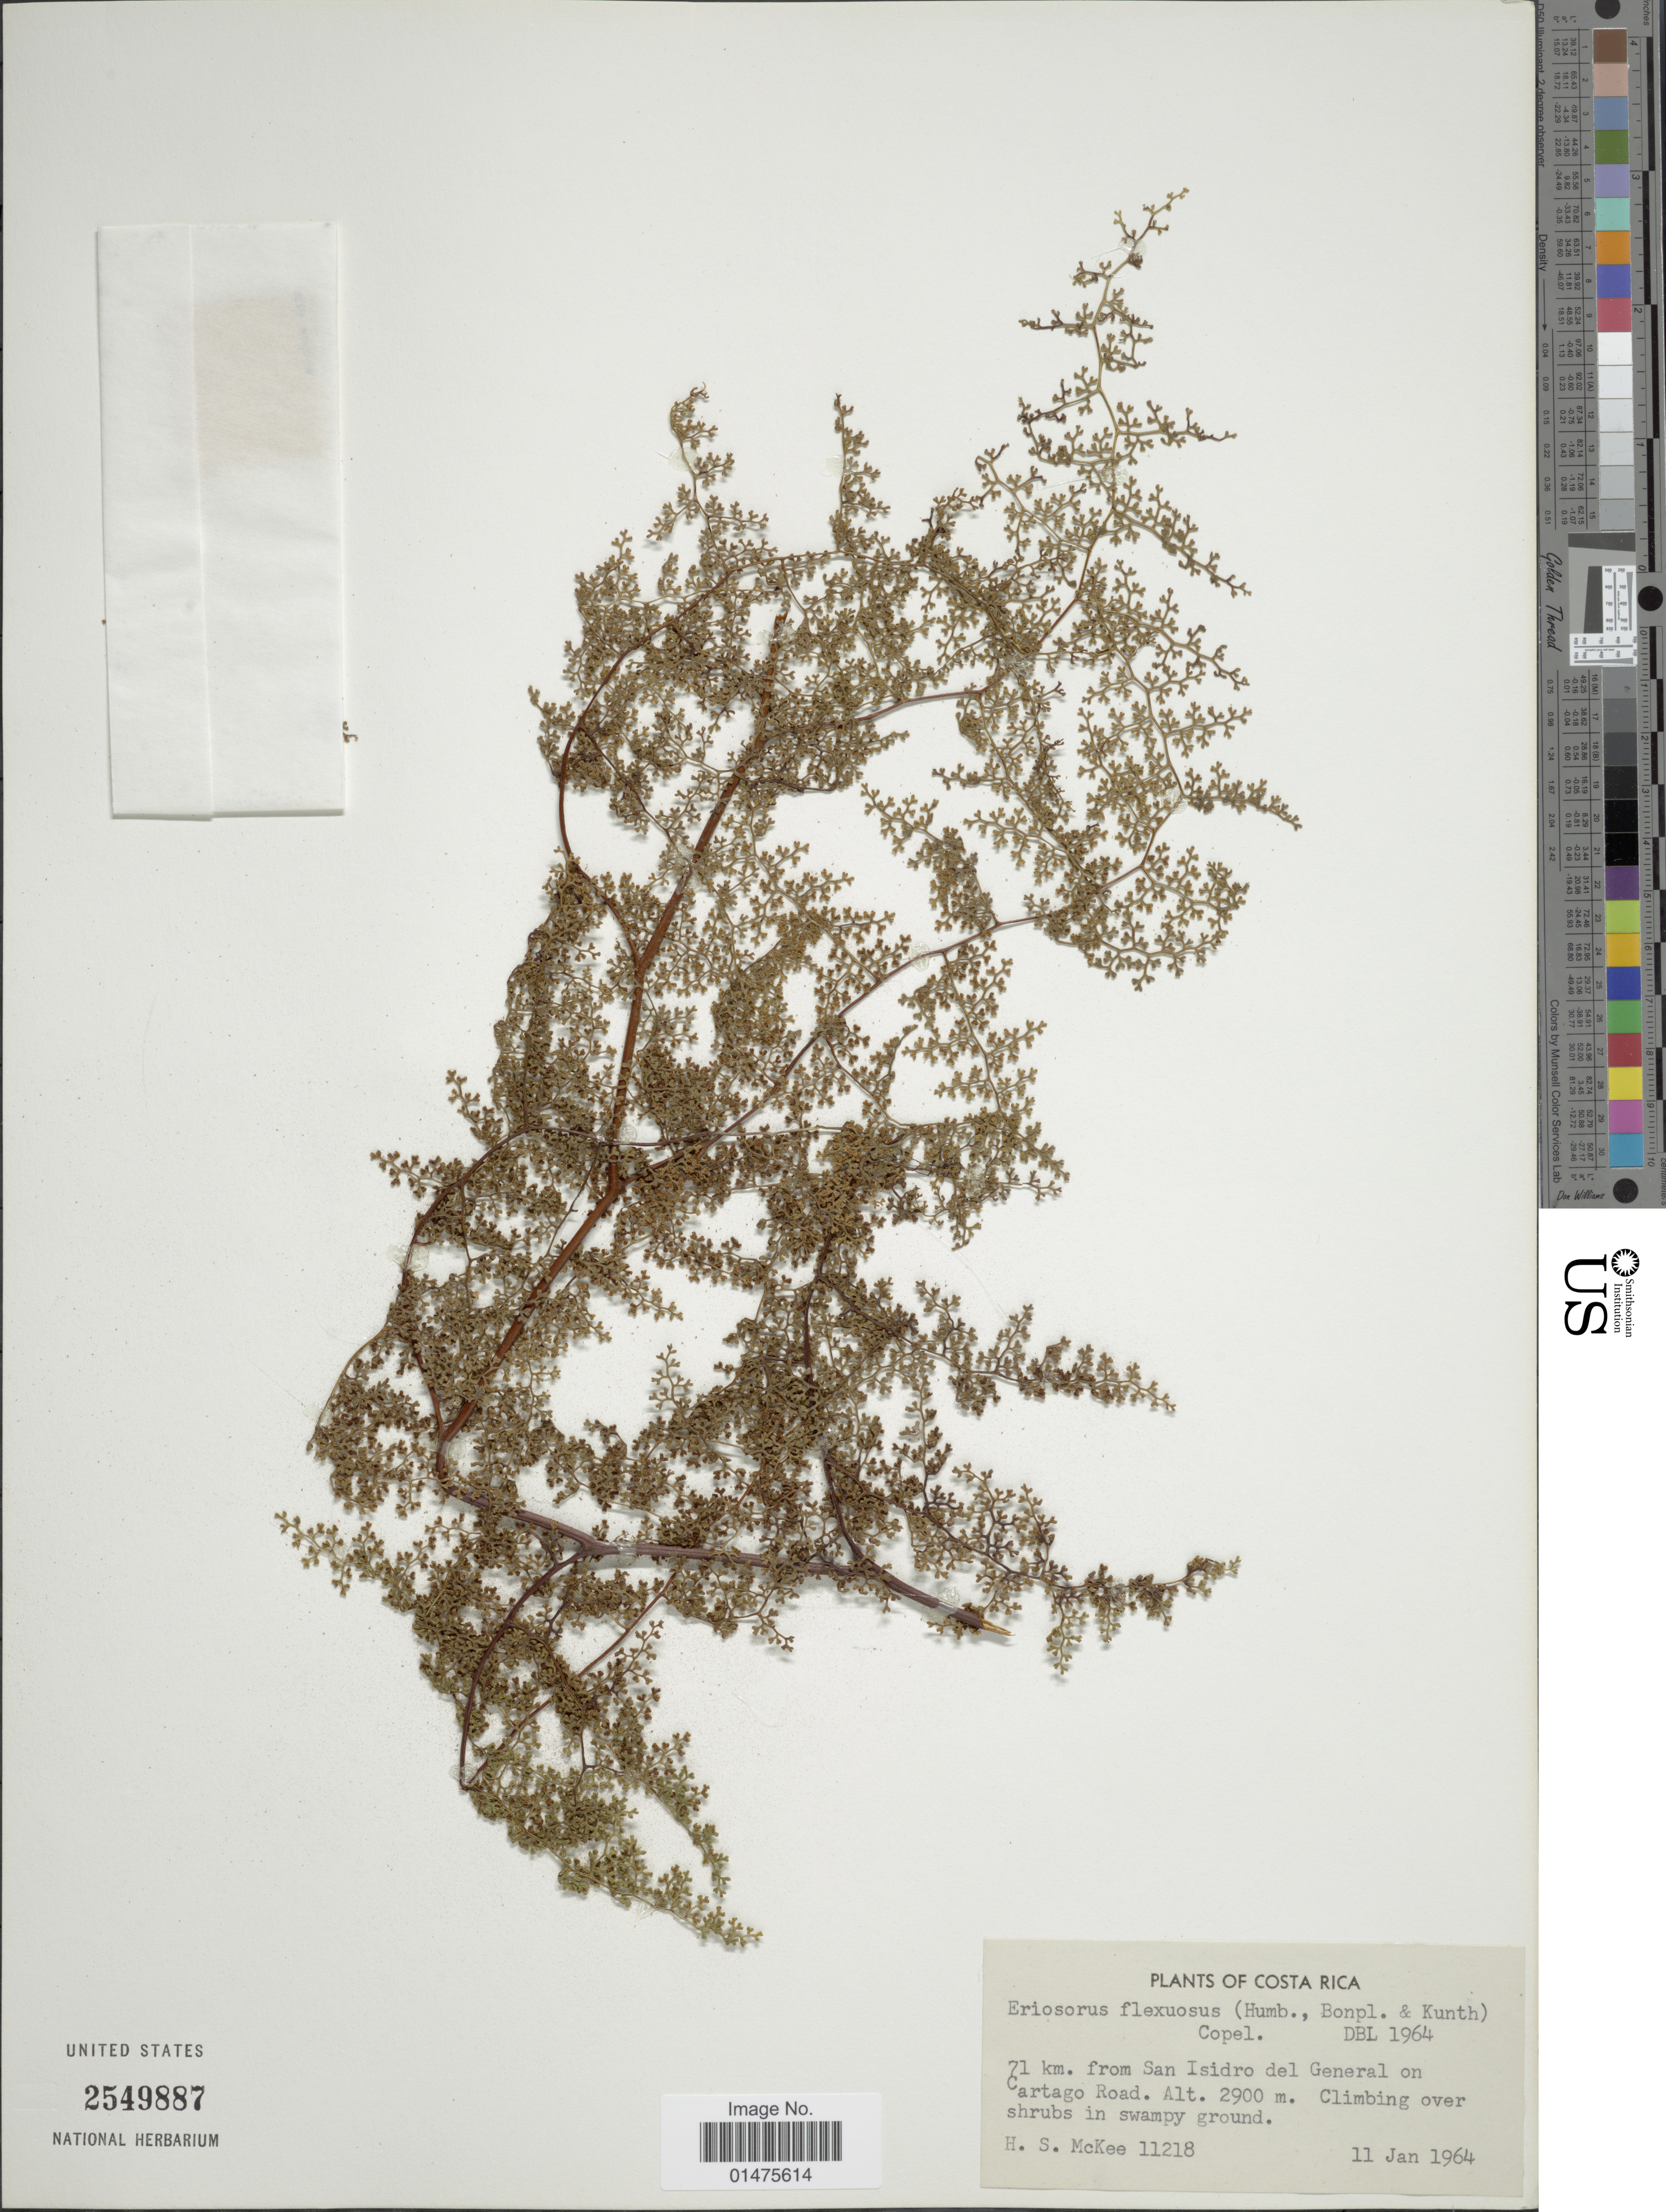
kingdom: Plantae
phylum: Tracheophyta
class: Polypodiopsida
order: Polypodiales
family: Pteridaceae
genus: Jamesonia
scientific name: Jamesonia flexuosa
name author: (Humb. & Bonpl.) Christenh.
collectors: H. S. McKee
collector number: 11218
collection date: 1964-01-11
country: Costa Rica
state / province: Cartago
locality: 71 km. from San isidro del general on Cartago Road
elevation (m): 2900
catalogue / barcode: US 2549887